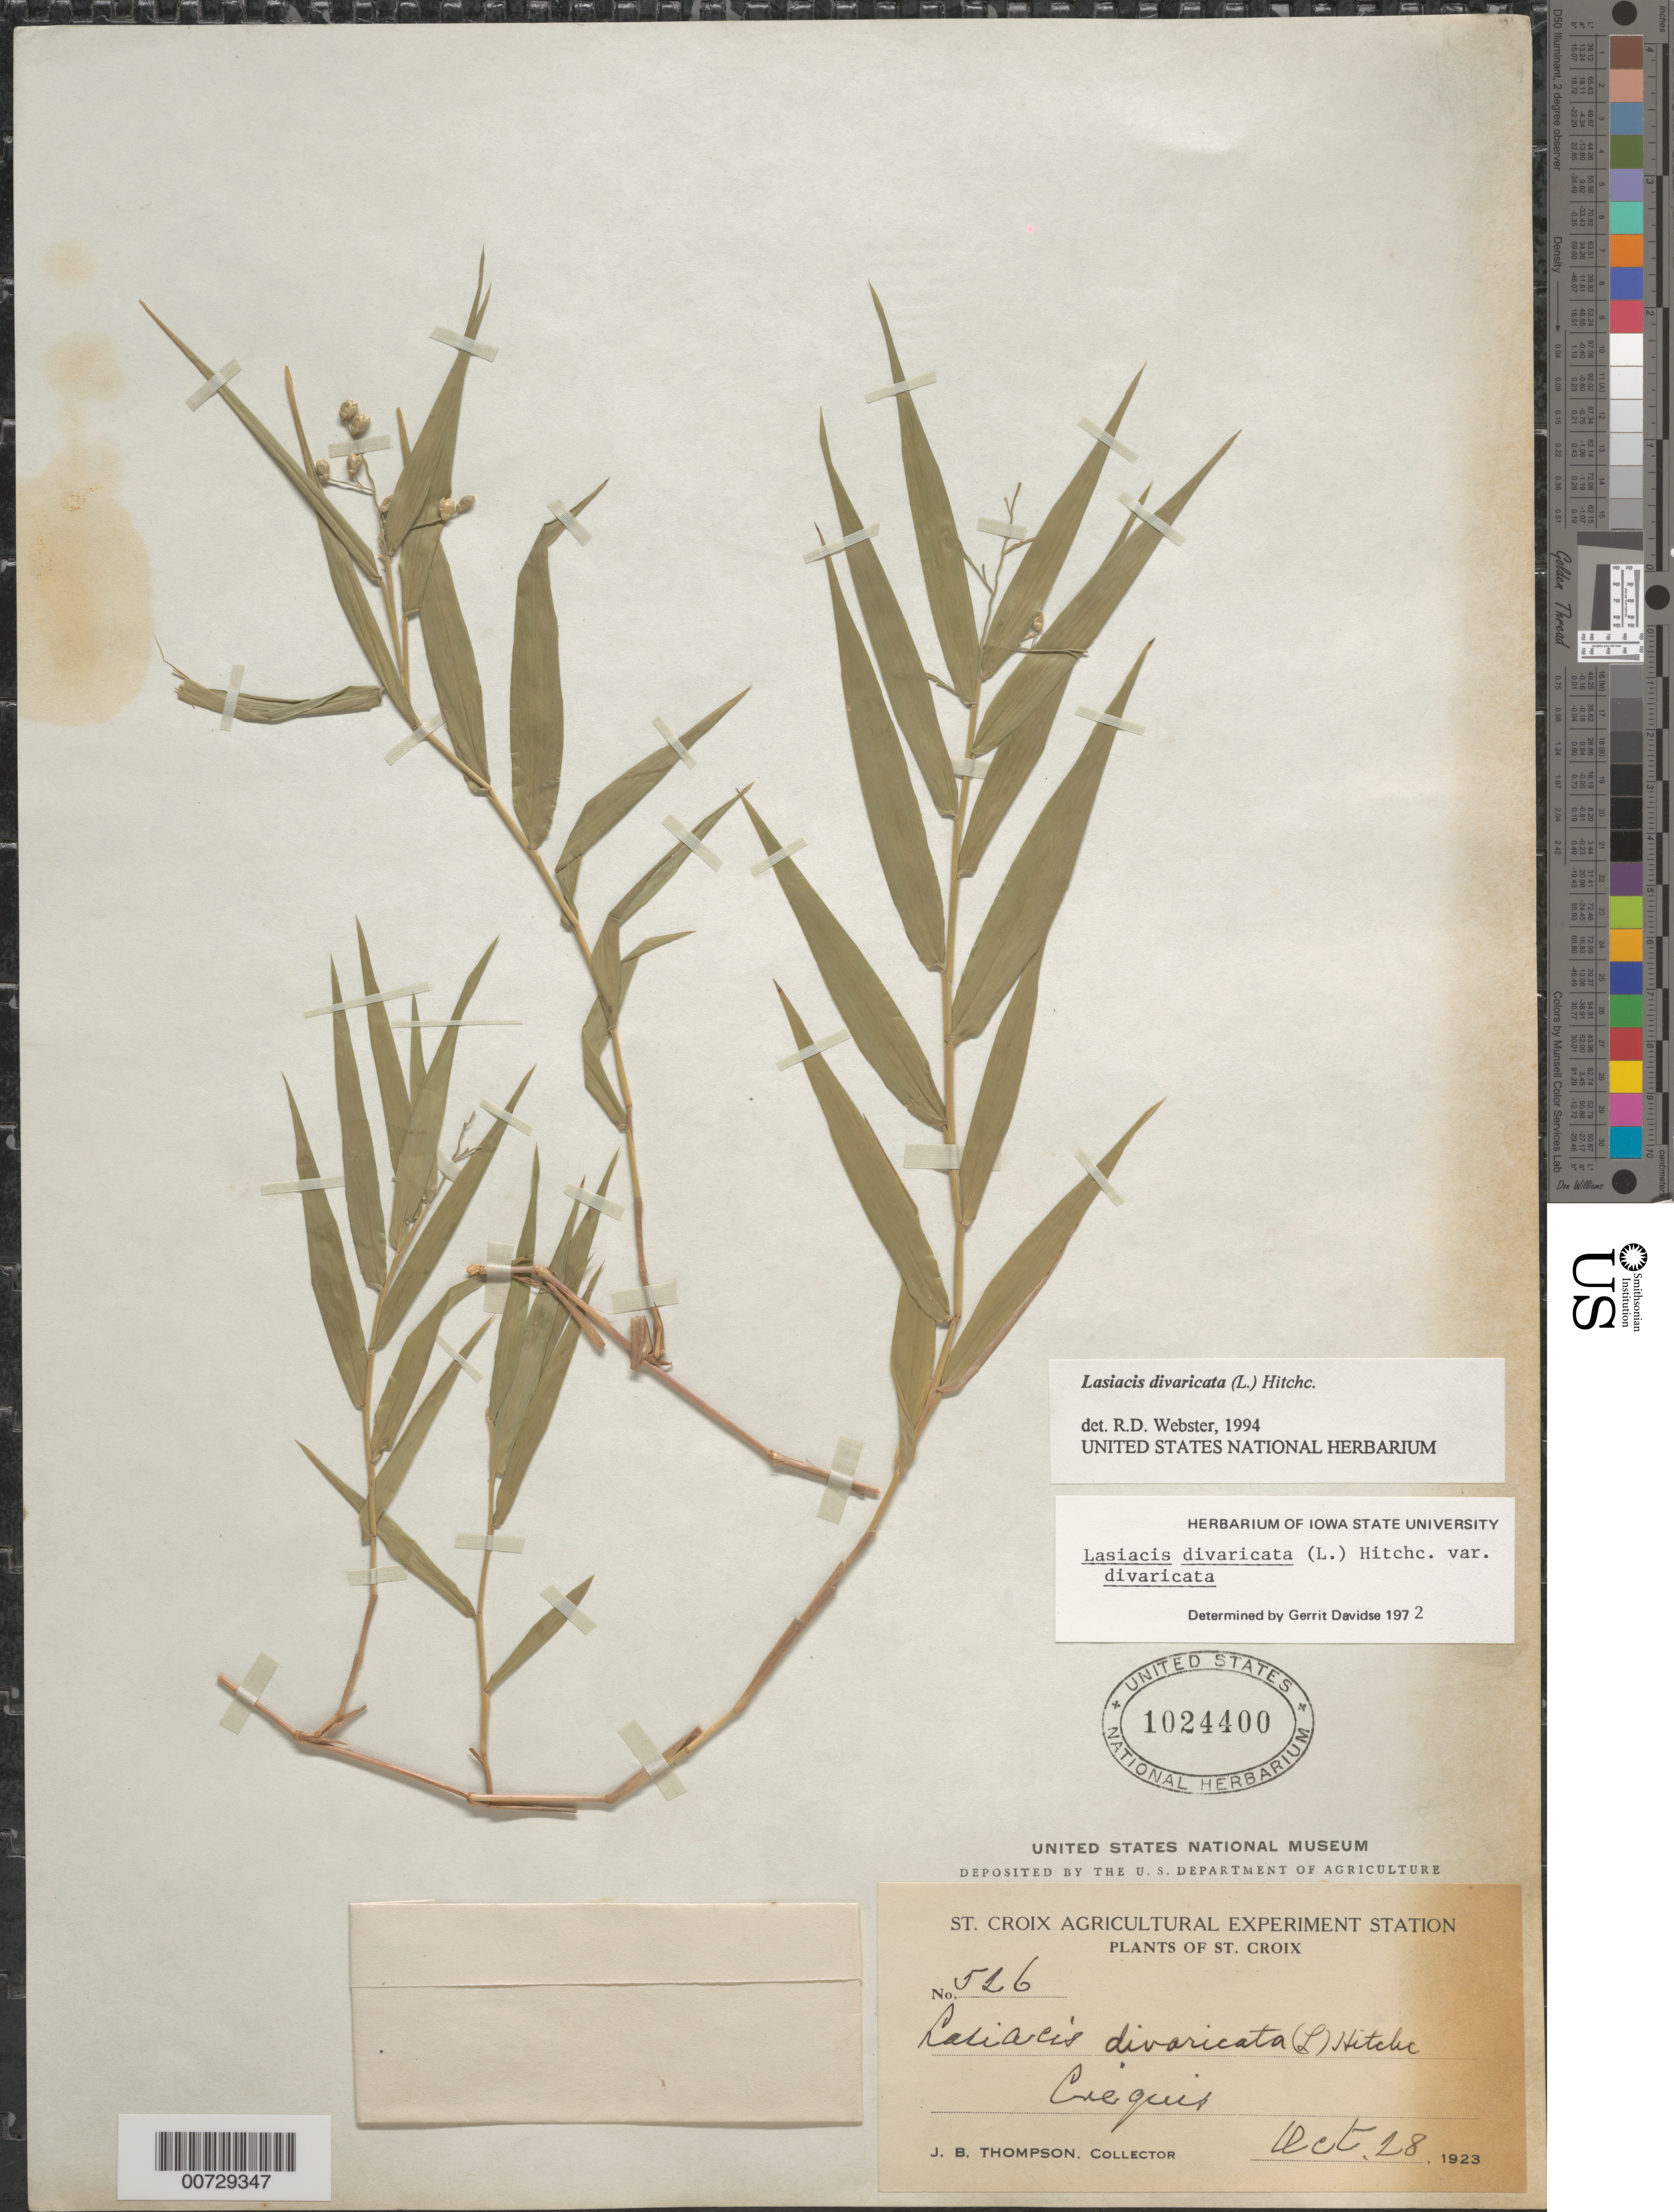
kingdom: Plantae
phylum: Tracheophyta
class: Liliopsida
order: Poales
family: Poaceae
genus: Lasiacis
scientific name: Lasiacis divaricata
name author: (L.) Hitchc.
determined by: Webster, Robert D.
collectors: J. B. Thompson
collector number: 526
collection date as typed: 28 Oct 1923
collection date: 1923-10-28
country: U.S. Virgin Islands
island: St. Croix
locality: St. Croix; Crequis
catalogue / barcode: US 1024400